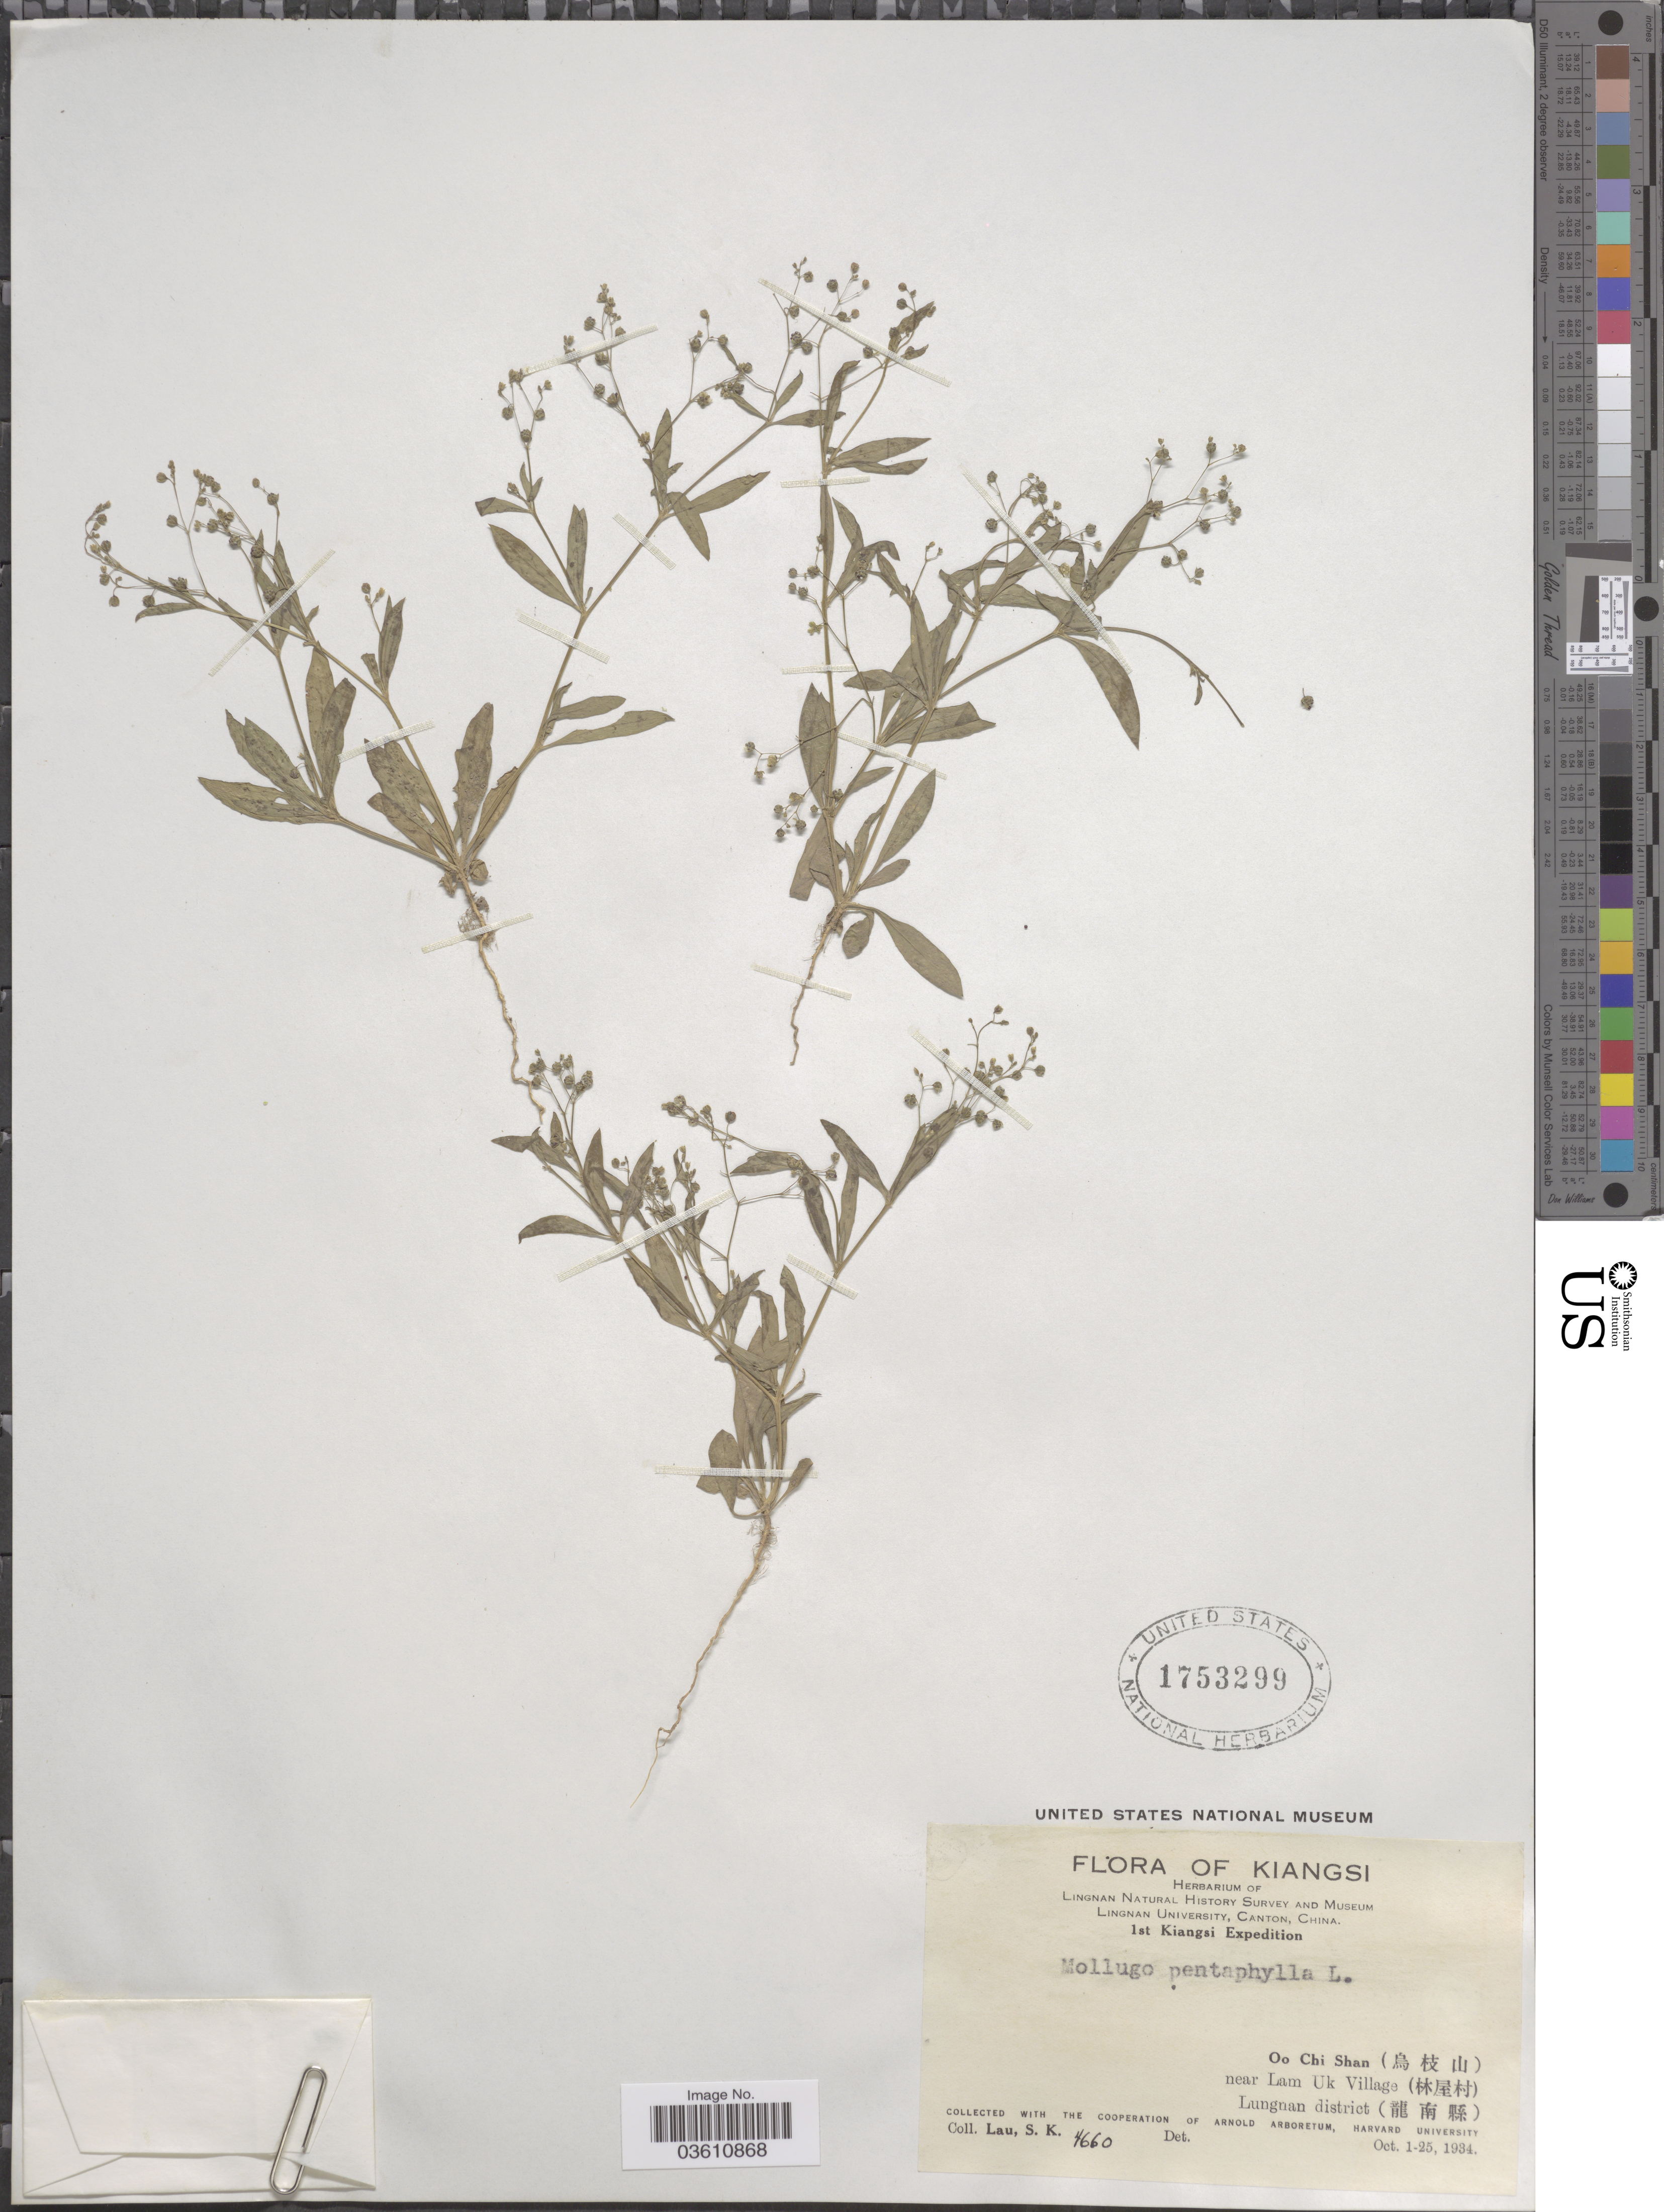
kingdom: Plantae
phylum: Tracheophyta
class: Magnoliopsida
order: Caryophyllales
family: Molluginaceae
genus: Trigastrotheca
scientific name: Trigastrotheca pentaphylla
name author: (L.) Thulin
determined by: Strong, Mark T., (BOT), Smithsonian Institution - National Museum of Natural History (UNITED STATES)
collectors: S. K. Lau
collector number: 4660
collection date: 1934-10-01/1934-10-25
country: China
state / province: Jiangxi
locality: Kiangsi Oo Chi Shan (X). near Lam Uk Village (X) Lungnan district (X).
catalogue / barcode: US 1753299